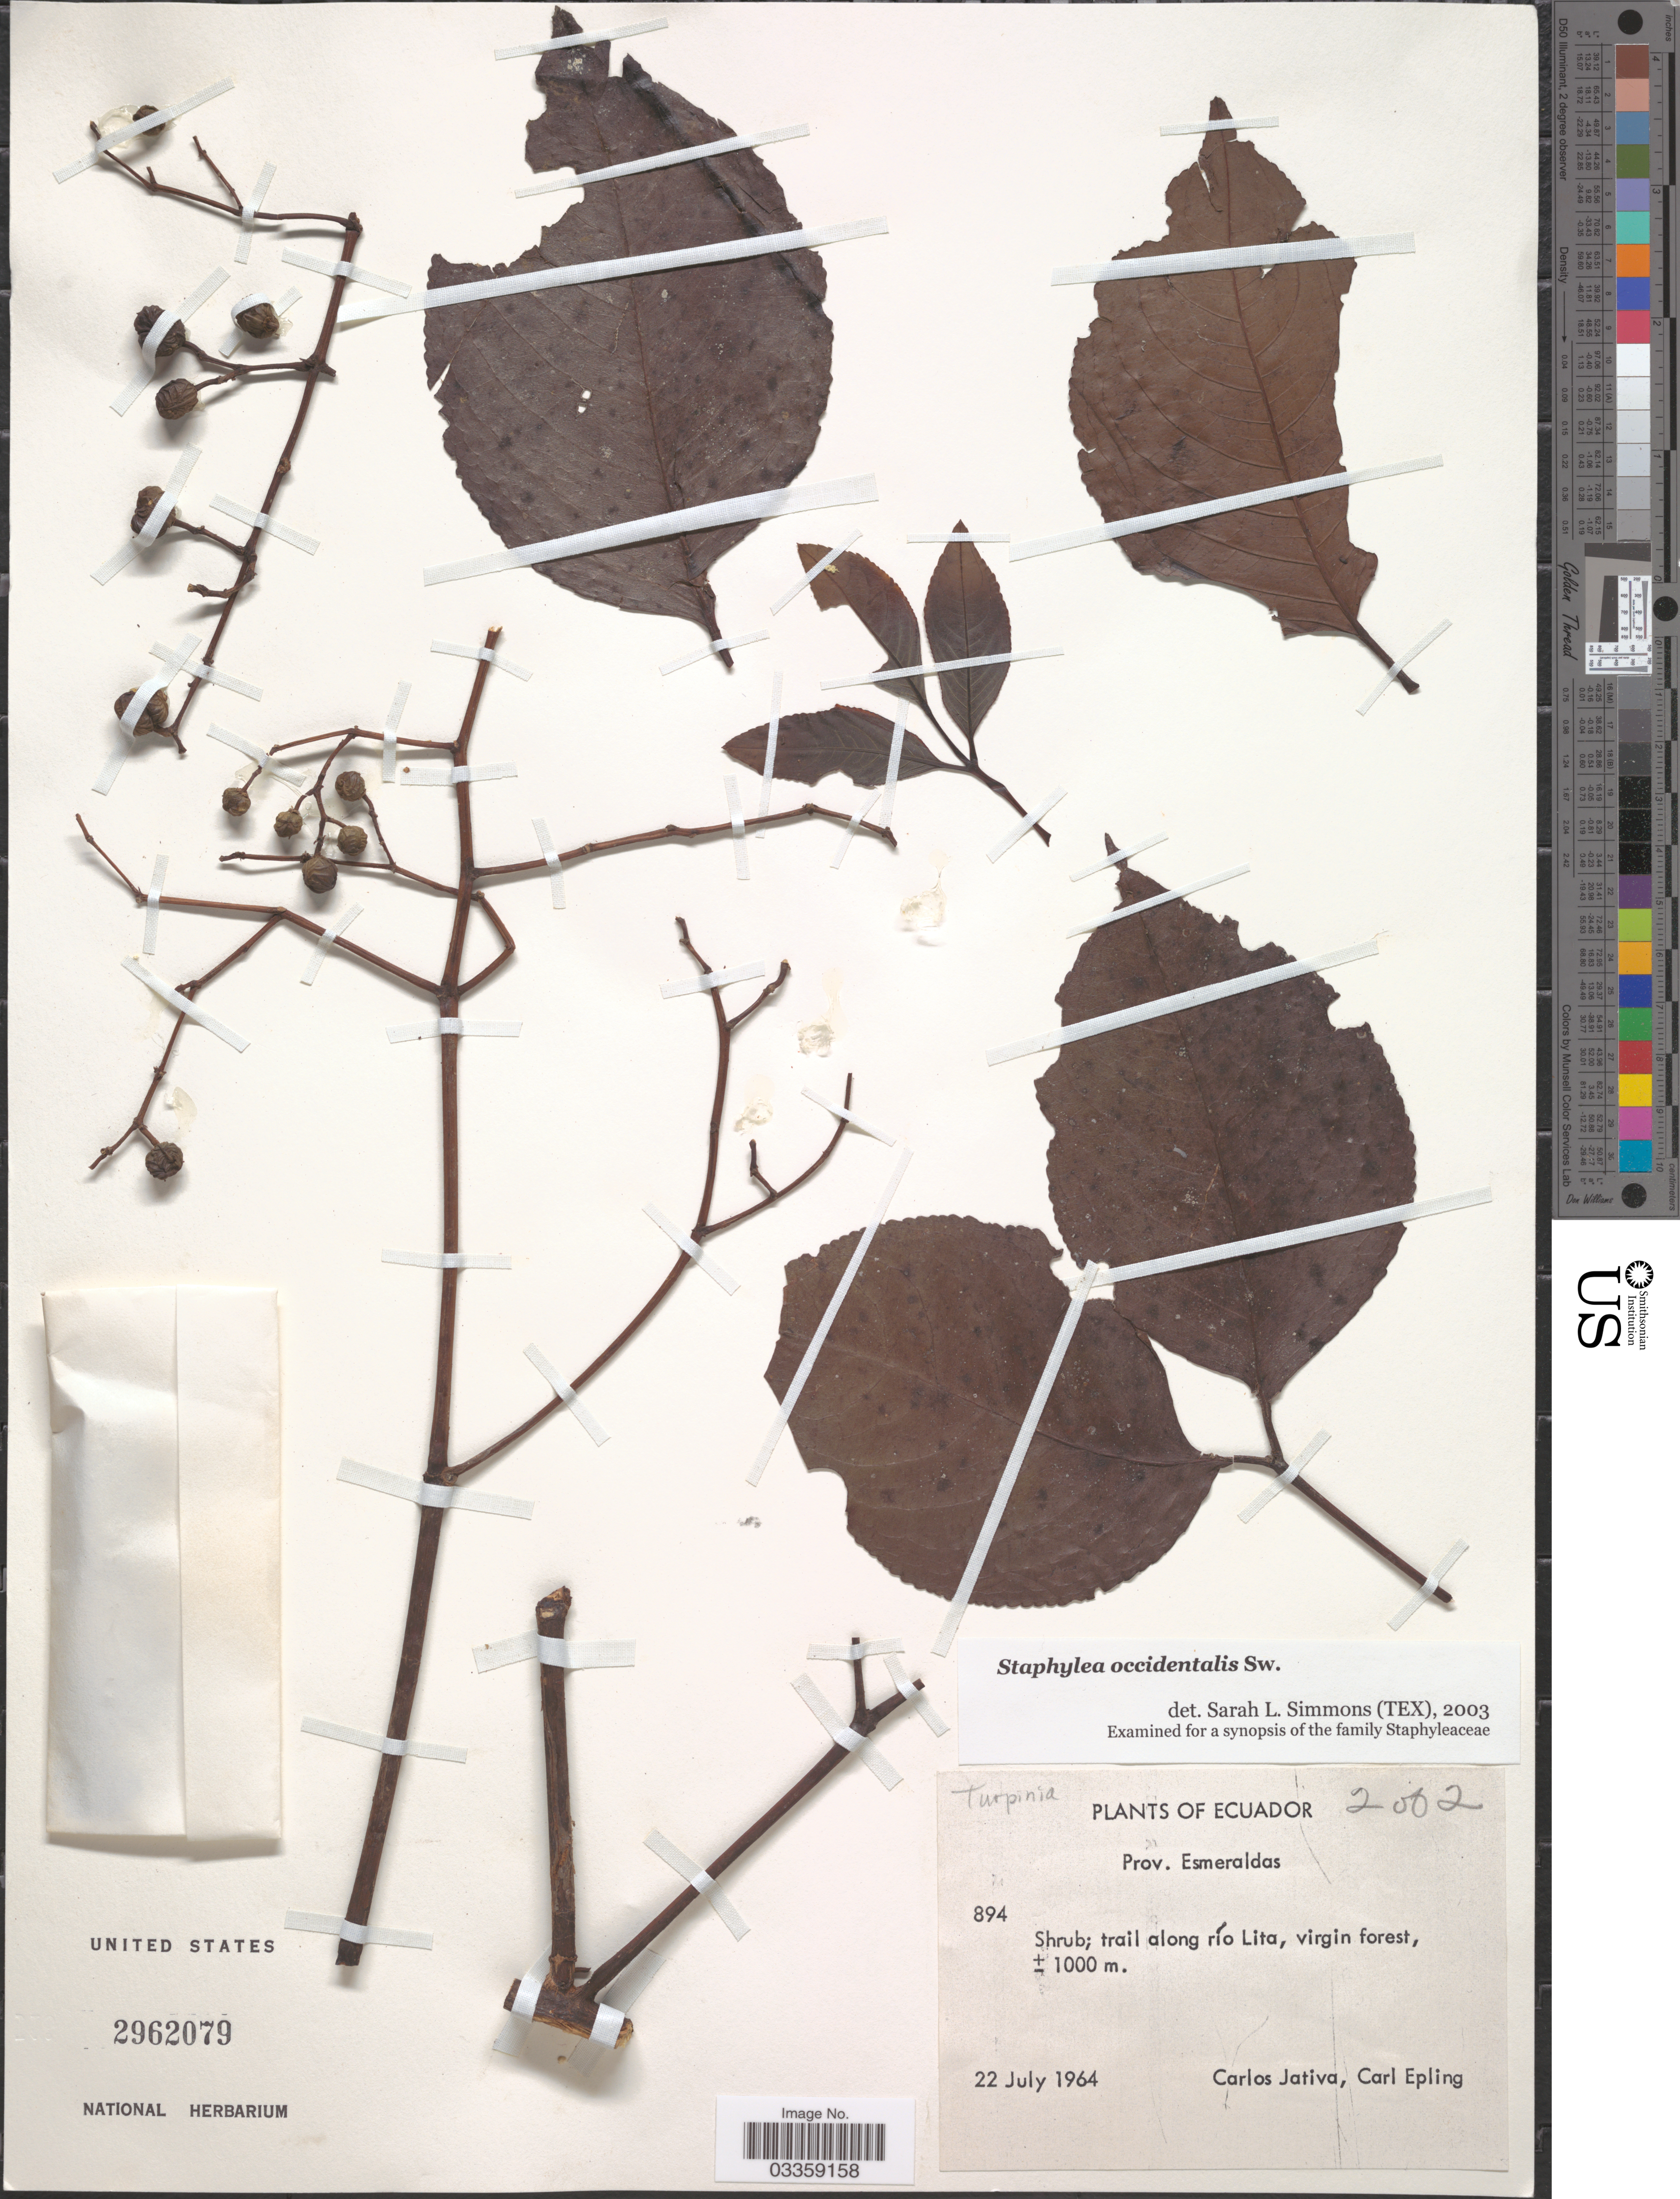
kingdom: Plantae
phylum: Tracheophyta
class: Magnoliopsida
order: Crossosomatales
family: Staphyleaceae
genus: Turpinia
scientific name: Turpinia occidentalis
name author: (Sw.) G. Don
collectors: C. D. Játiva & C. C. Epling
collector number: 894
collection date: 1964-07-22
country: Ecuador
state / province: Esmeraldas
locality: Trail along río Lita.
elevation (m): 1000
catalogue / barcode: US 2962079